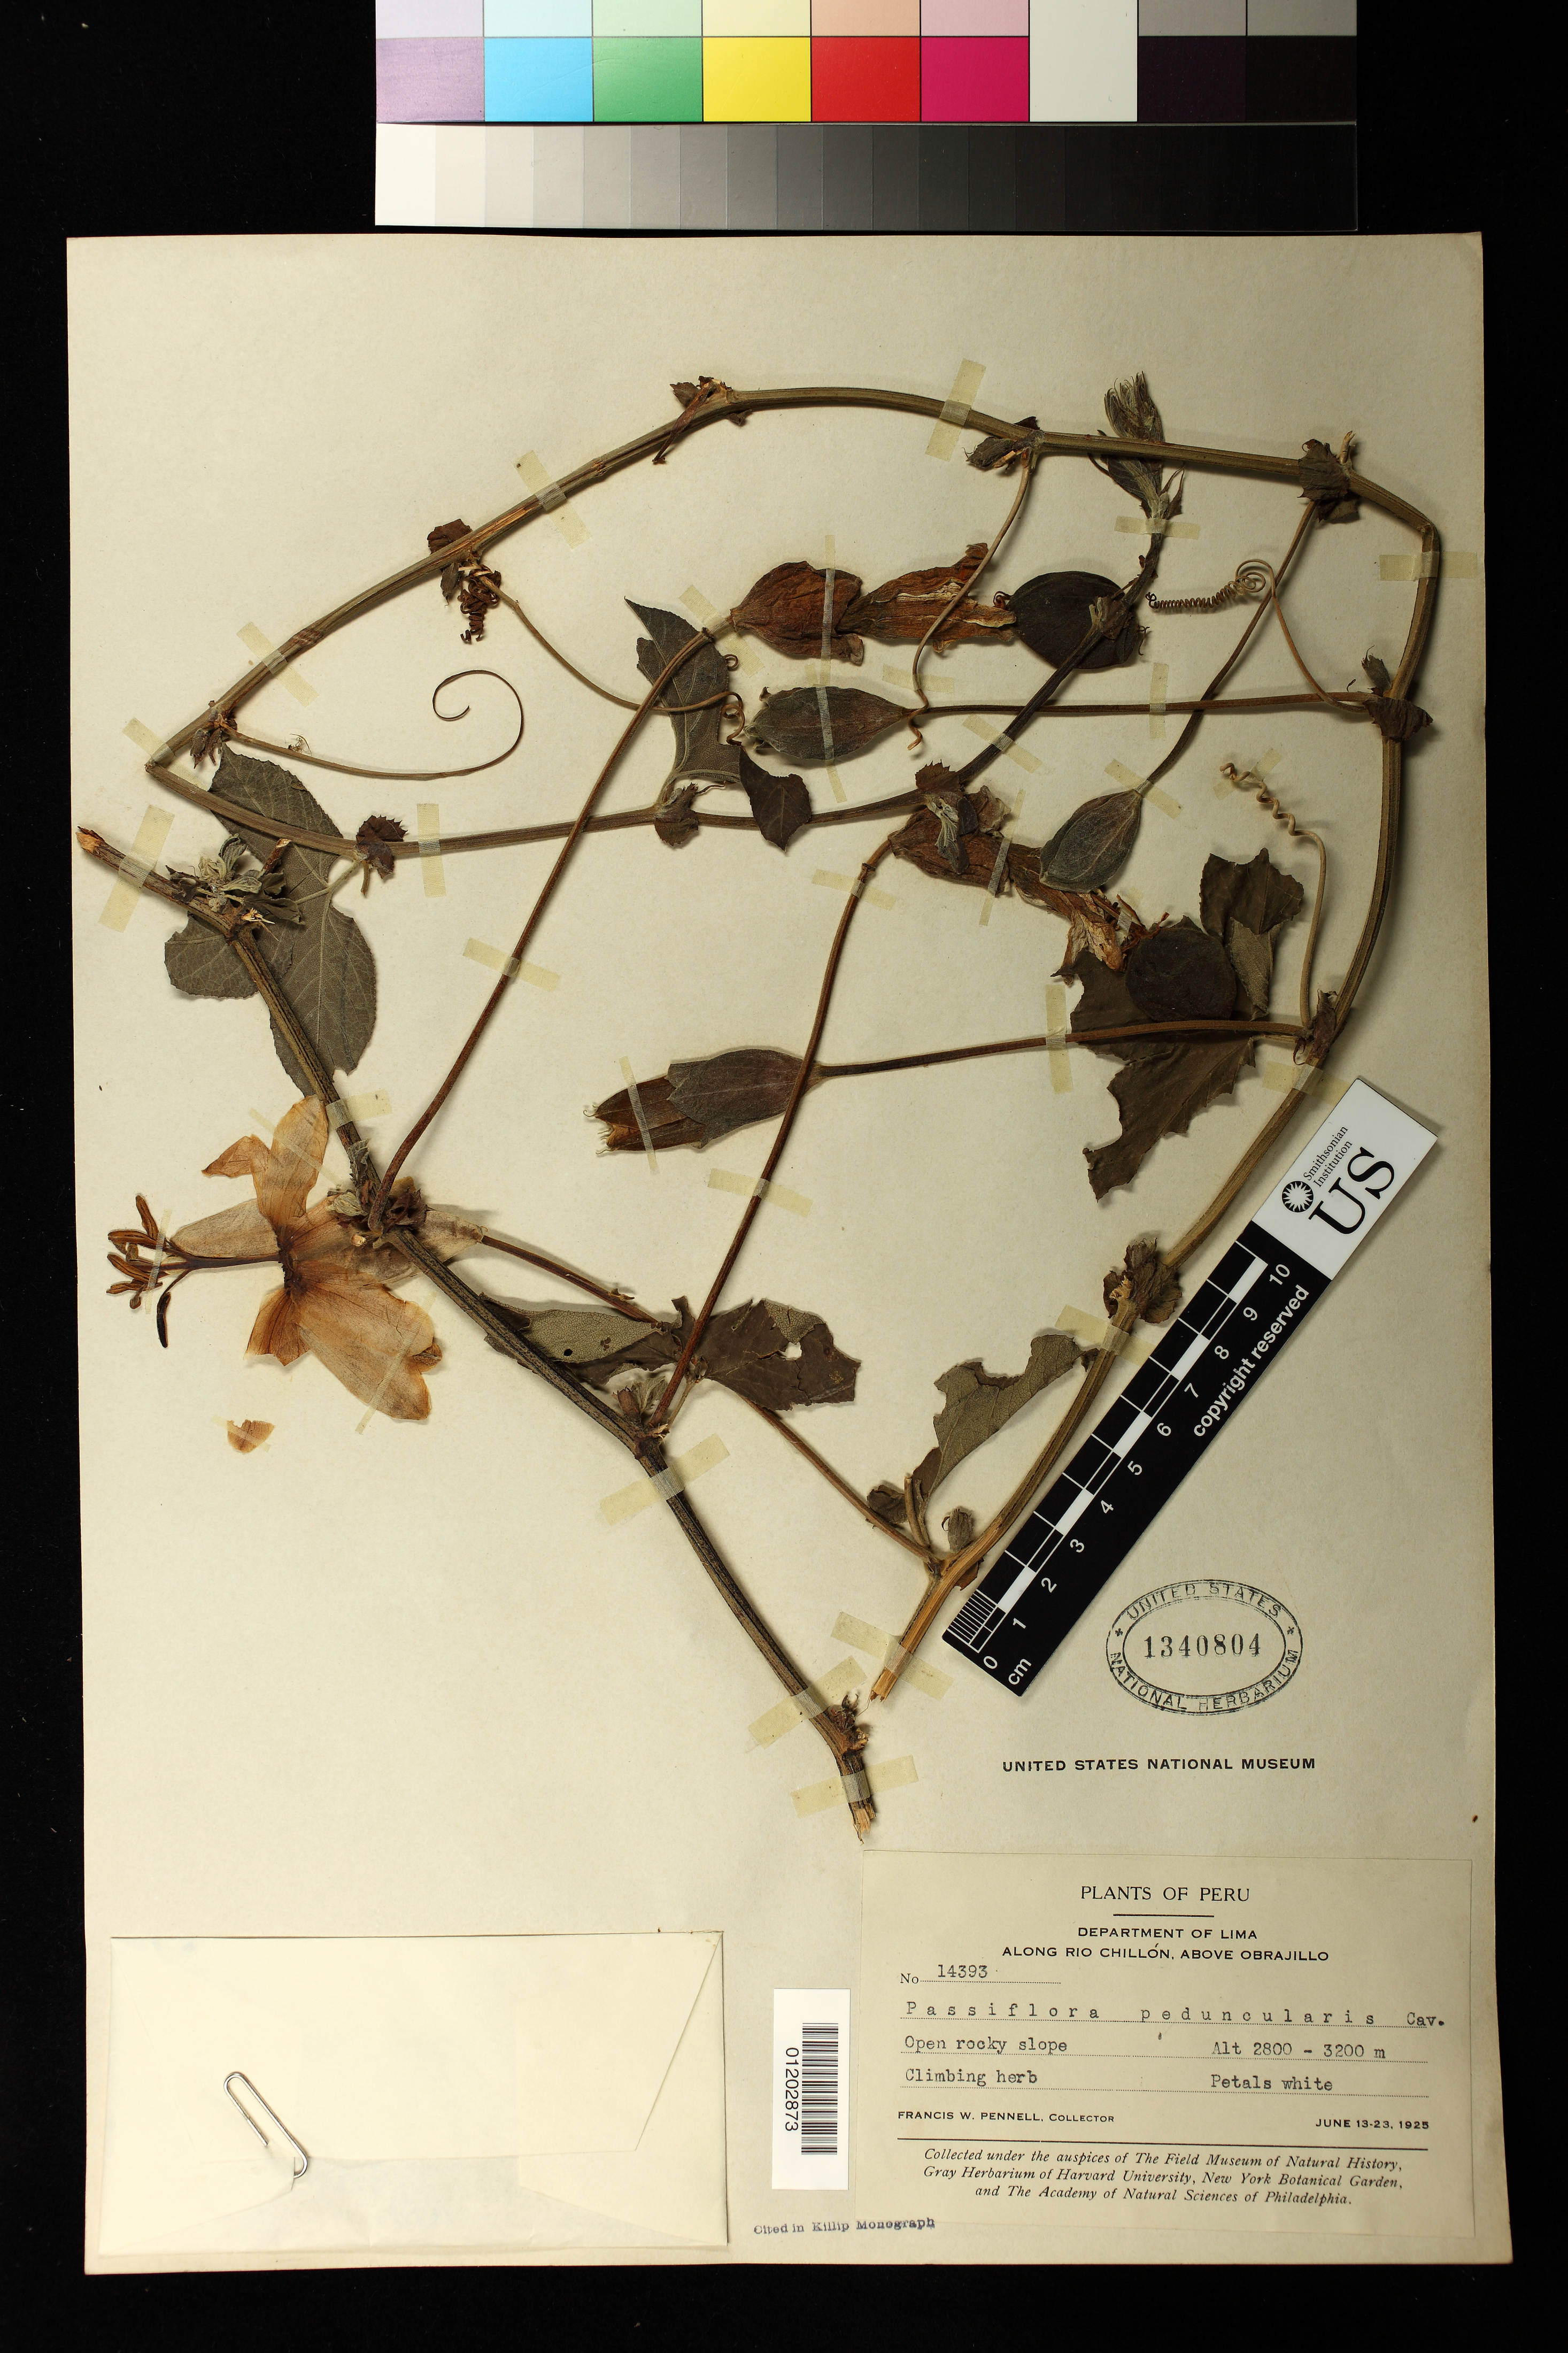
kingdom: Plantae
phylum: Tracheophyta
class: Magnoliopsida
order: Malpighiales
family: Passifloraceae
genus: Passiflora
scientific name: Passiflora peduncularis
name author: Cav.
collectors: F. W. Pennell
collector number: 14393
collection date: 1925-06-13/1925-06-23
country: Peru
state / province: Lima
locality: Along Rio Chillon, above Obrajillo. Open rocky slope.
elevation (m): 2800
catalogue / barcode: US 1340804